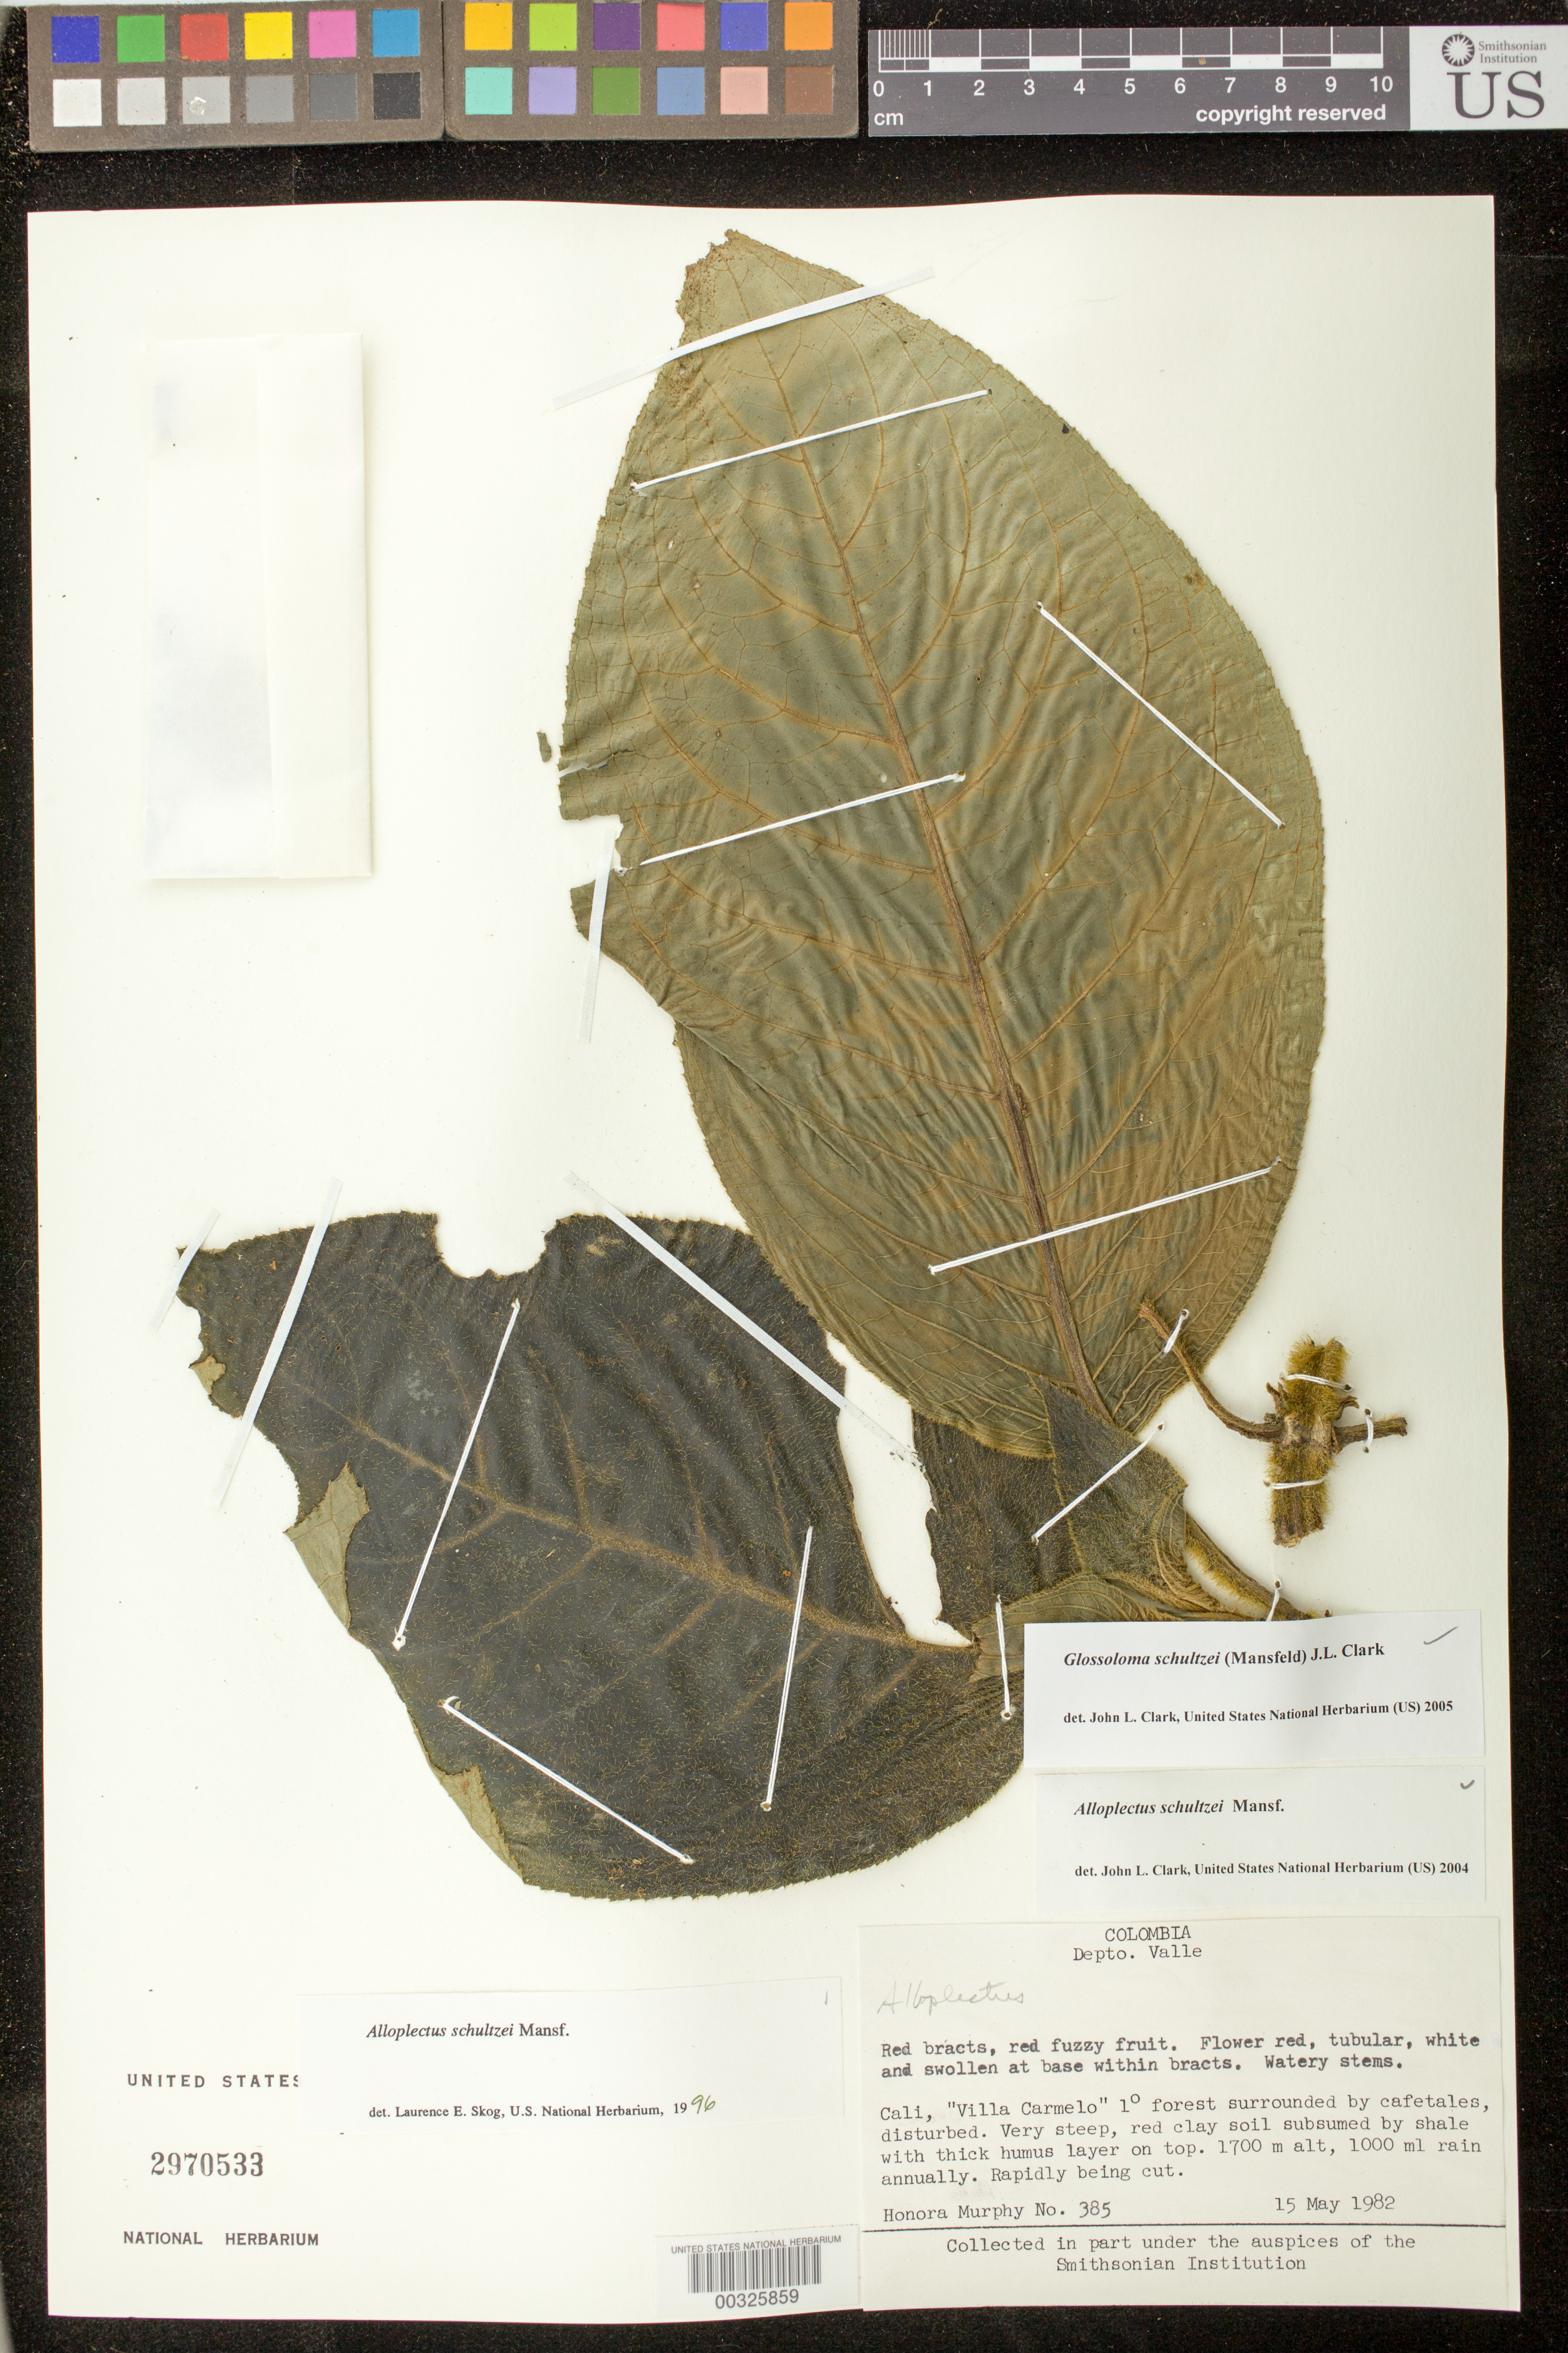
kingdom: Plantae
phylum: Tracheophyta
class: Magnoliopsida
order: Lamiales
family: Gesneriaceae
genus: Glossoloma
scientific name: Glossoloma schultzei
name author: (Mansf.) J.L. Clark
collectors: H. Murphy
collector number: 385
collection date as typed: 15 May 1982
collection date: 1982-05-15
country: Colombia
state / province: Valle del Cauca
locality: Cali, "Villa Carmelo"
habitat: Primary forest surrounded by cafetales, disturbed. Very steep, red clay subsumed by shale with thick humus layer on totp. 1000 ml rain annually. Rapidly being cut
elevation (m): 1700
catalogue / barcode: US 2970533